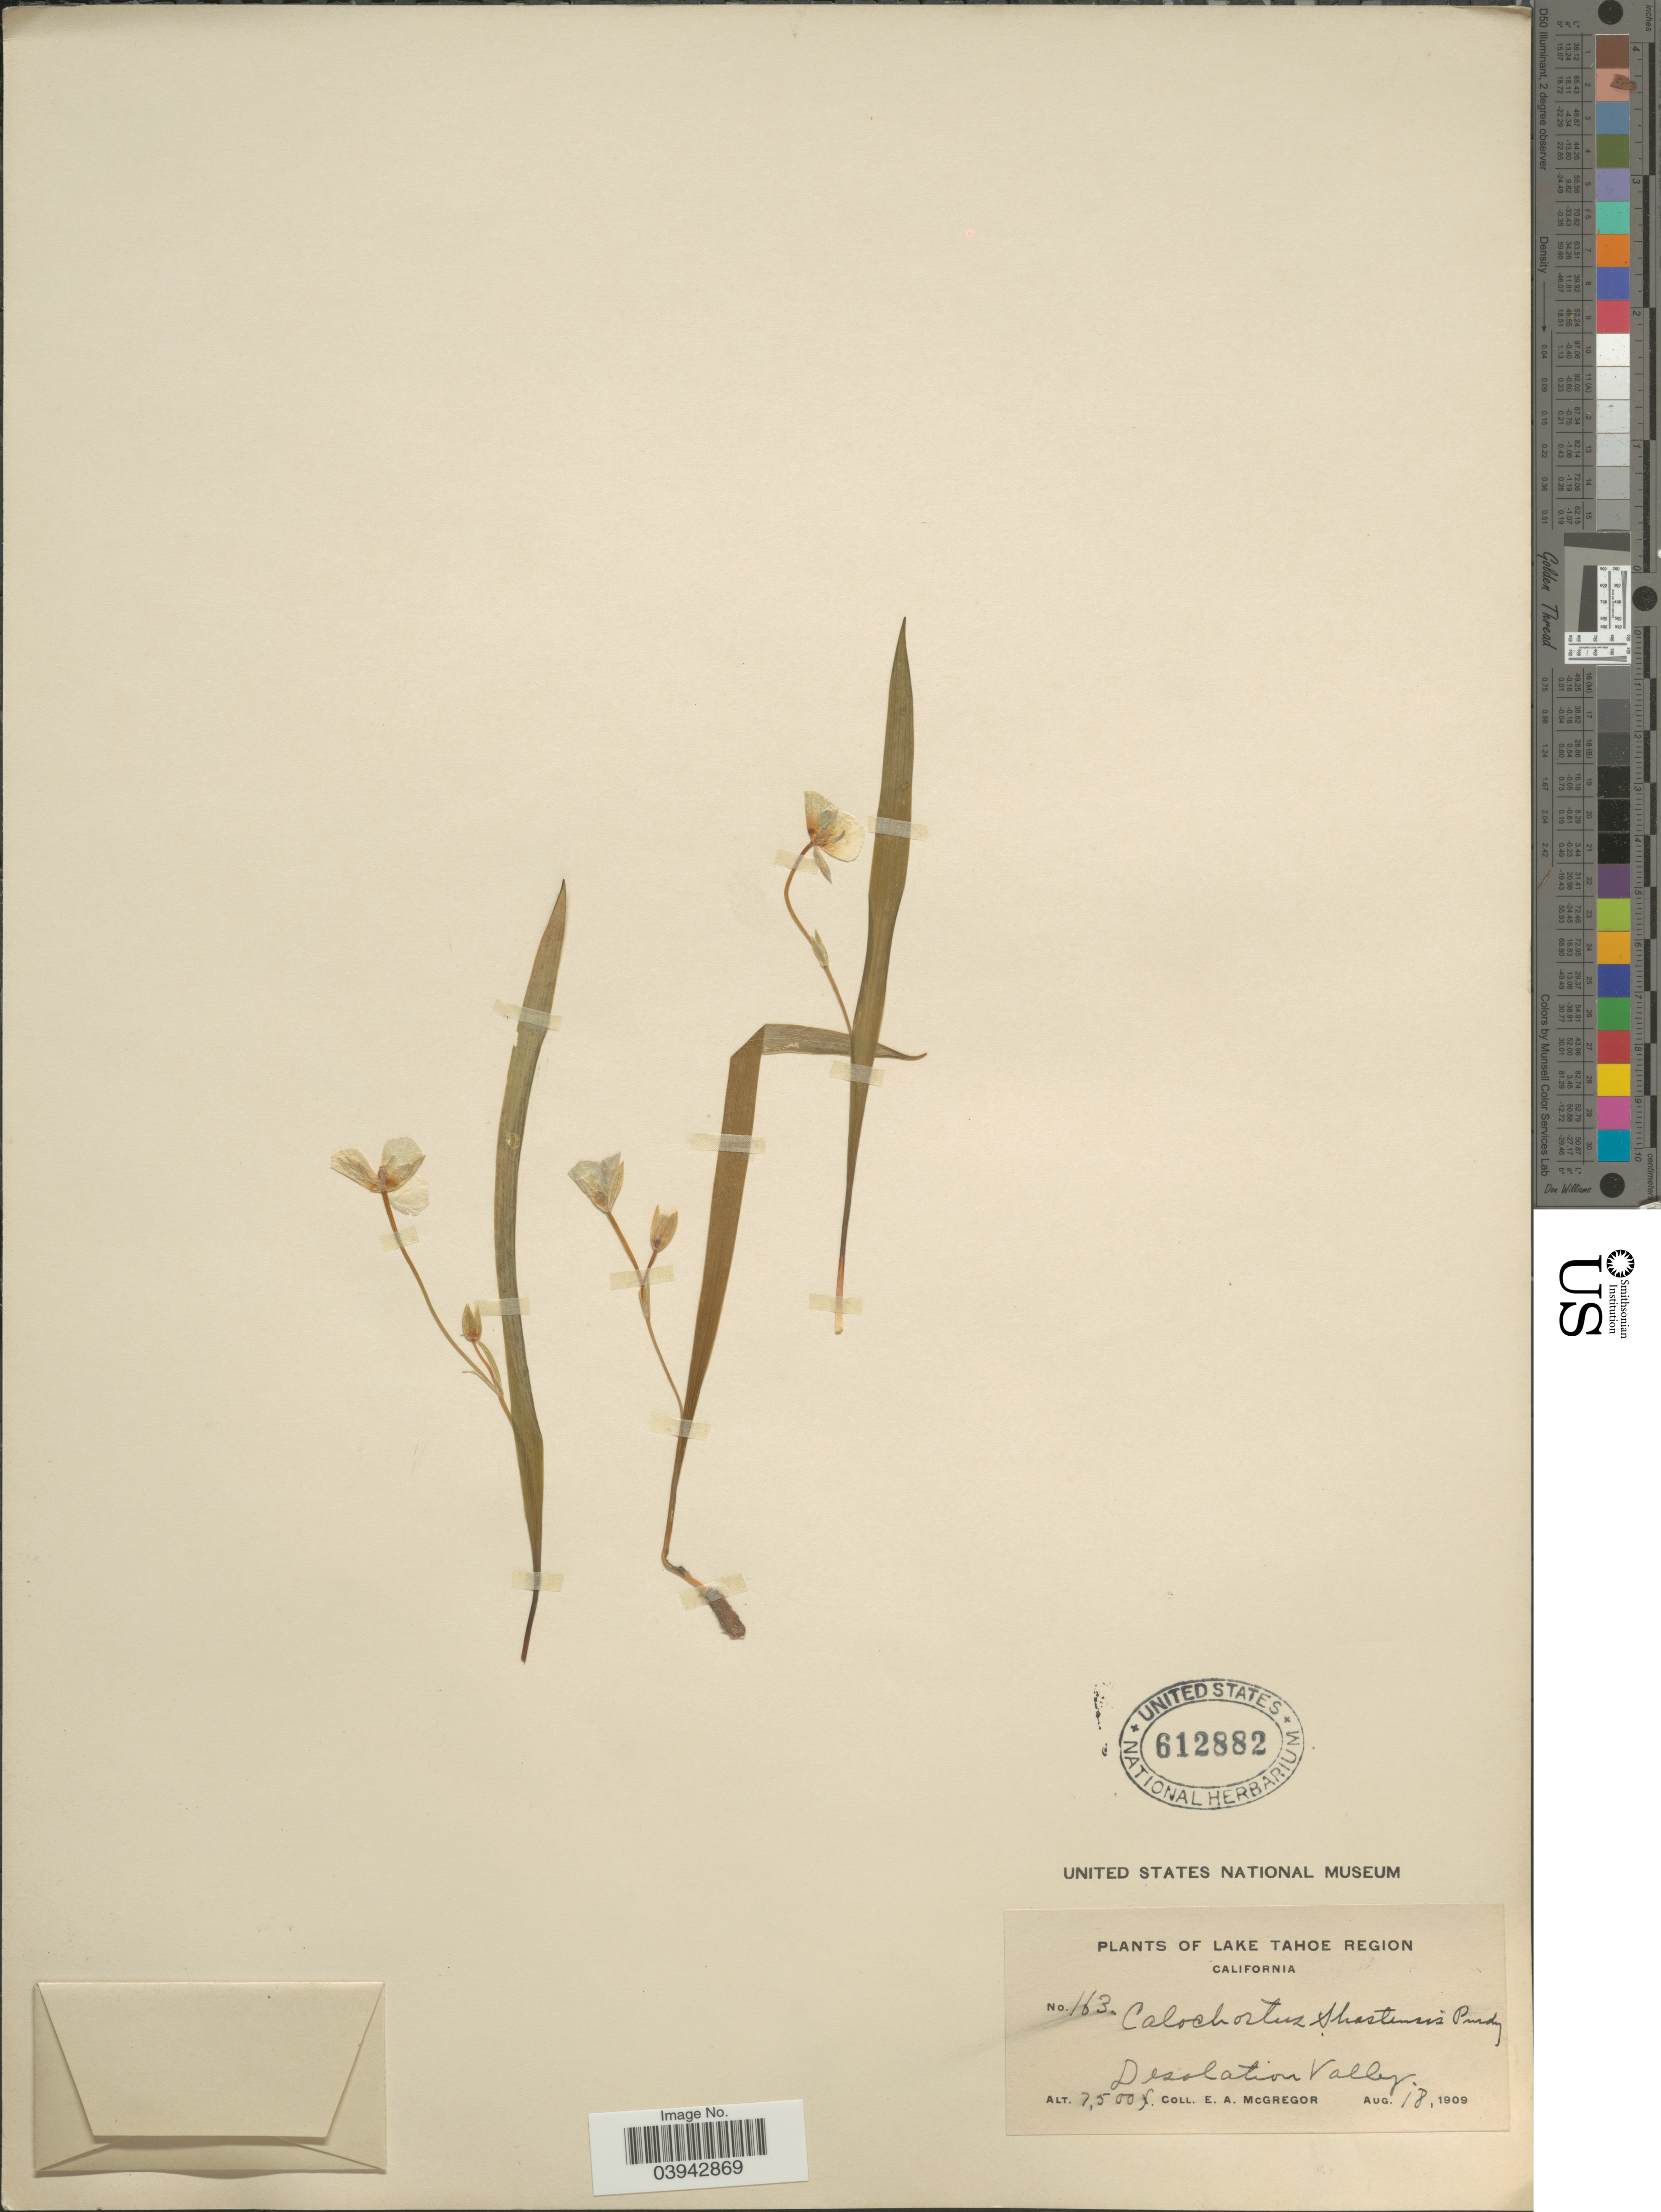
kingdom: Plantae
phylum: Tracheophyta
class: Liliopsida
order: Liliales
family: Liliaceae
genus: Calochortus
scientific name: Calochortus nudus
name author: S. Watson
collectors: E. A. McGregor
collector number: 163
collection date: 1909-08-18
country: United States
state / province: California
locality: Lake Tahoe Region. Desolation Valley.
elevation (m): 2286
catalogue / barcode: US 612882